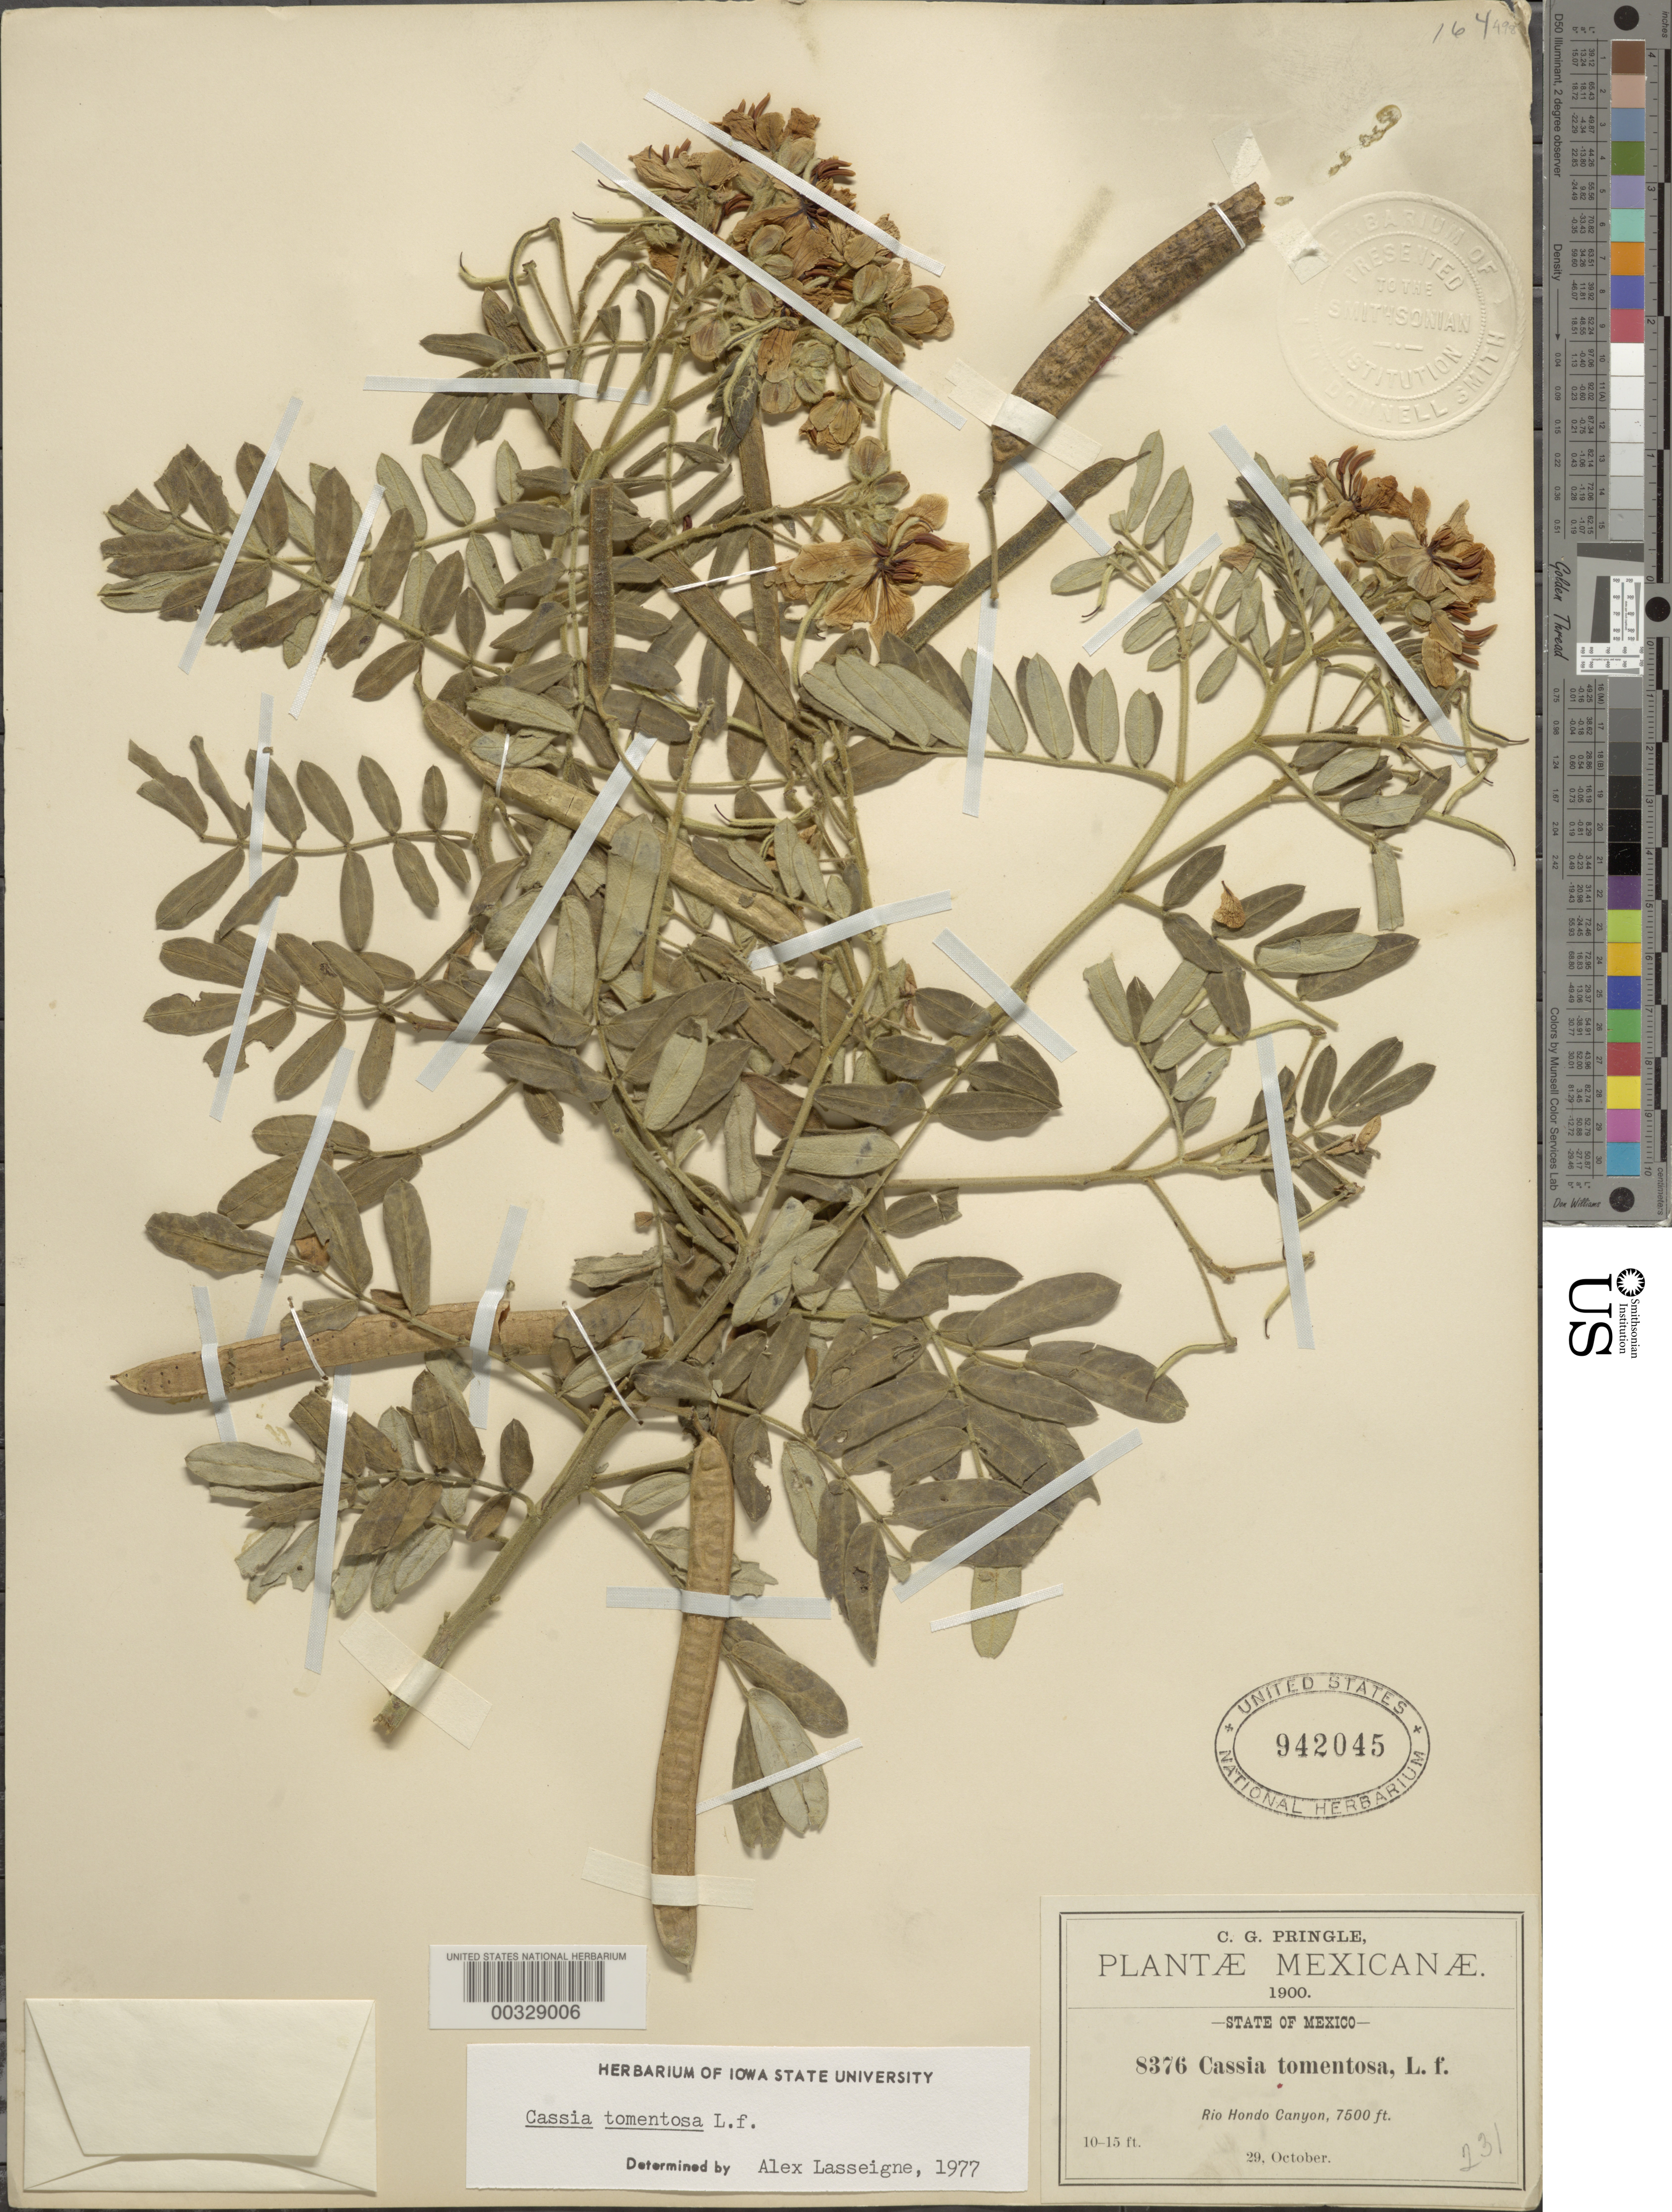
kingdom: Plantae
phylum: Tracheophyta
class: Magnoliopsida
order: Fabales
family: Fabaceae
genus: Senna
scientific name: Senna multiglandulosa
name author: (Jacq.) H.S. Irwin & Barneby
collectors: C. G. Pringle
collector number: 8376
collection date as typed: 29 Oct 1900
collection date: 1900-10-29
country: Mexico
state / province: México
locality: Rio Hondo Canyon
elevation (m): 2286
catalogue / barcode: US 942045